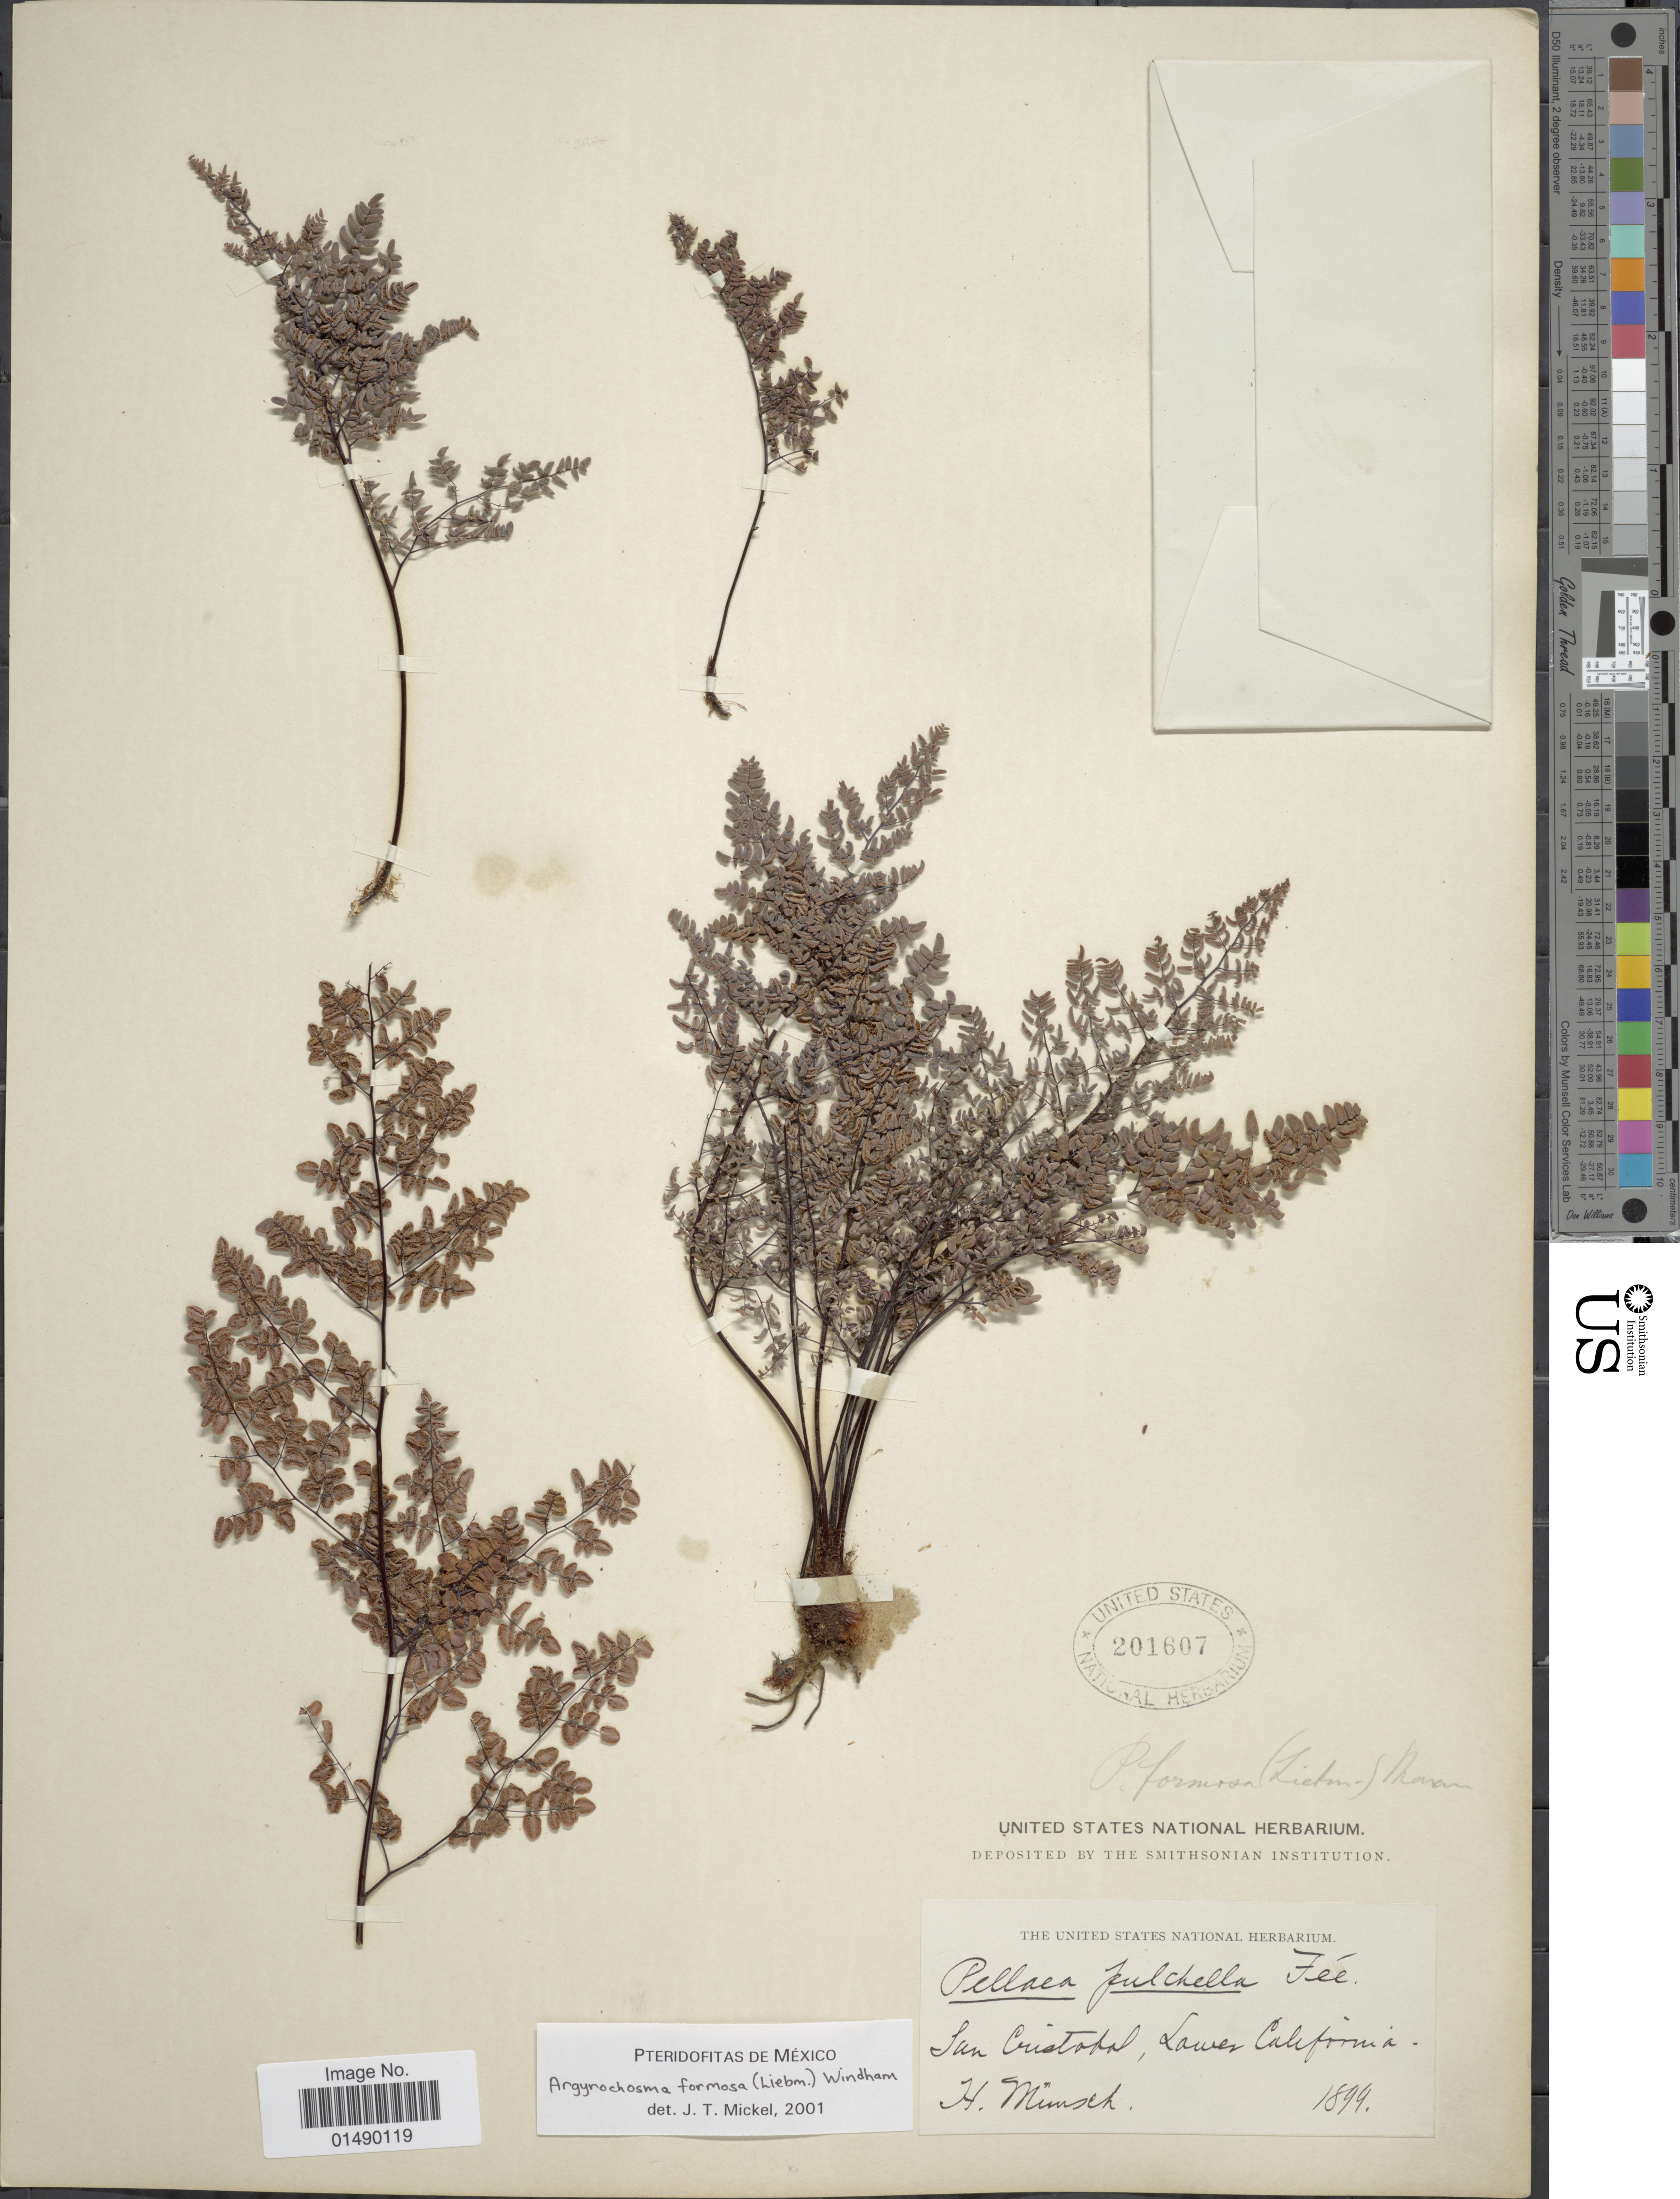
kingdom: Plantae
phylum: Tracheophyta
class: Polypodiopsida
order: Polypodiales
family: Pteridaceae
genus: Argyrochosma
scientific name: Argyrochosma formosa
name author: (Liebm.) Windham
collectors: H. Munsch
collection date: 1899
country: Mexico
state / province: Baja California Norte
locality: Lower California, San Cristobal.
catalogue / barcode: US 201607